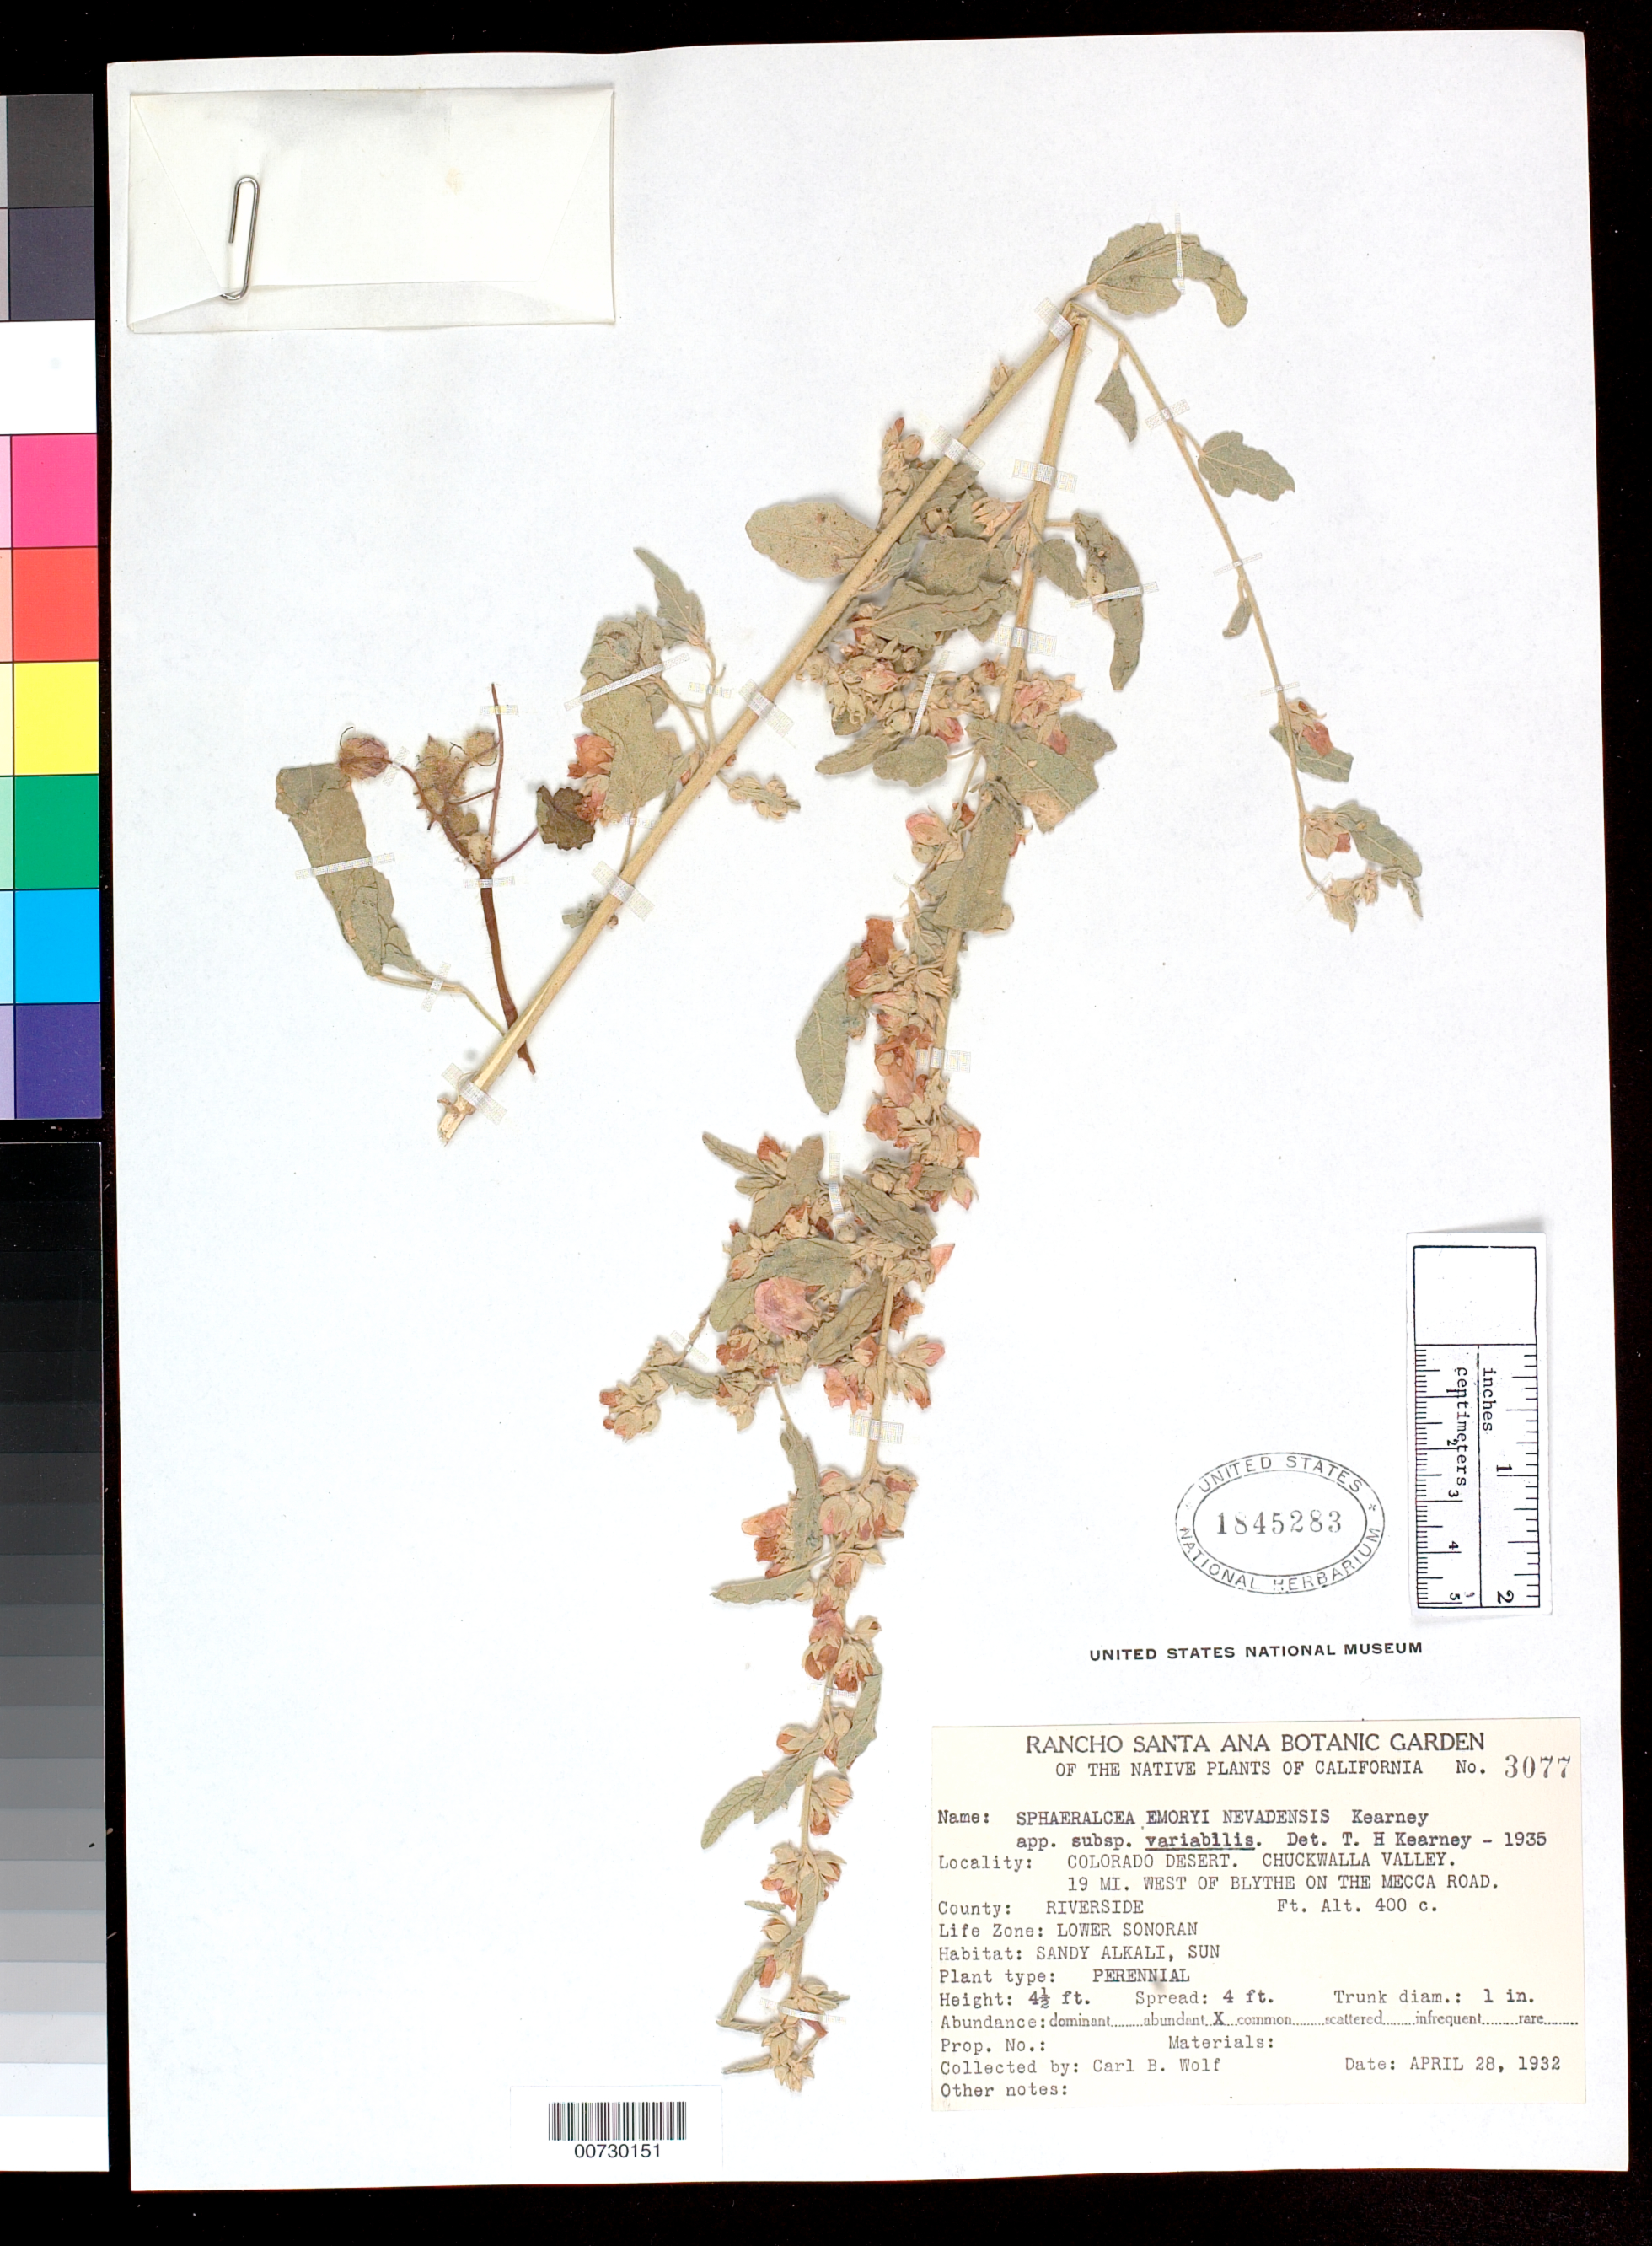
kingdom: Plantae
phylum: Tracheophyta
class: Magnoliopsida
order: Malvales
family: Malvaceae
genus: Sphaeralcea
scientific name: Sphaeralcea emoryi subsp. nevadensis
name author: Kearney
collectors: C. B. Wolf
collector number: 3077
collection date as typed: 28 Apr 1932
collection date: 1932-04-28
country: United States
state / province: California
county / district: Riverside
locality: Colorado desert; chuchwalla valley; 19 mi w of blythe on the mecca road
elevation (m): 122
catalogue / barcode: US 1845283